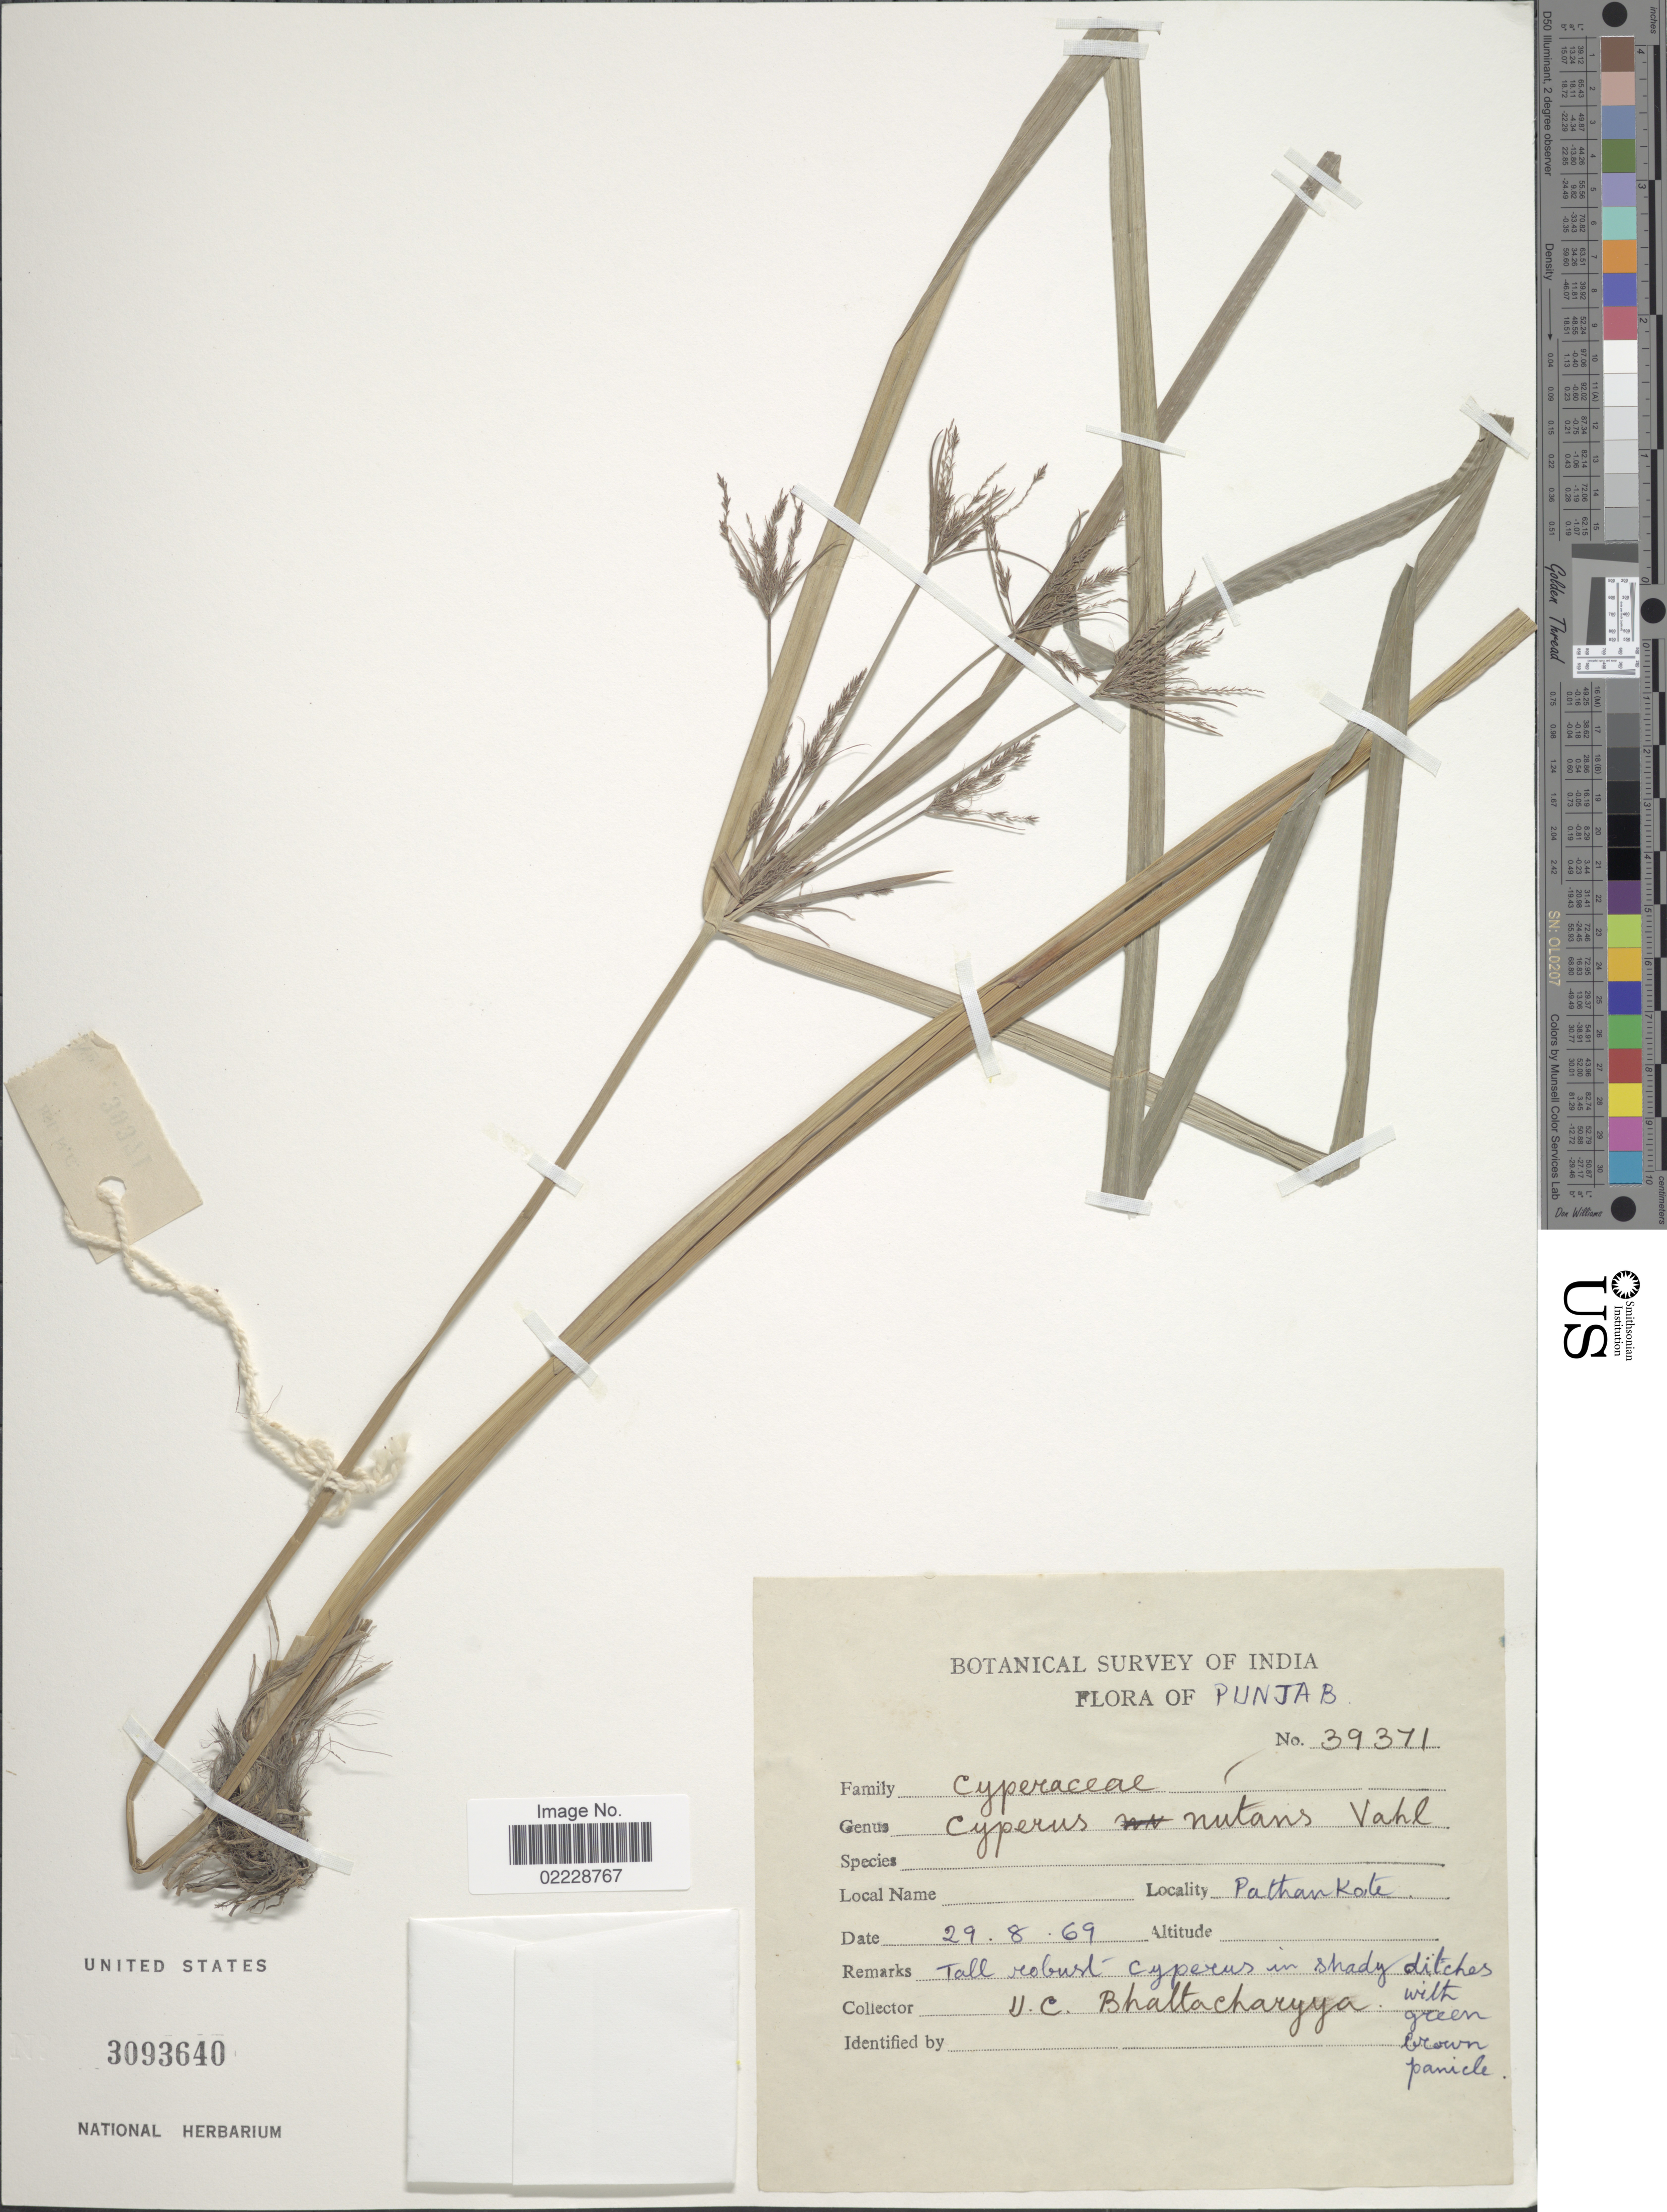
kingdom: Plantae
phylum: Tracheophyta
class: Liliopsida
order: Poales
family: Cyperaceae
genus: Cyperus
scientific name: Cyperus nutans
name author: Vahl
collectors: U. Bhattacharyya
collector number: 39371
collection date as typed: Transcribed d/m/y: 29/8/69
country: India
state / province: Punjab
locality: Pathan Kote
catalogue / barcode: US 3093640